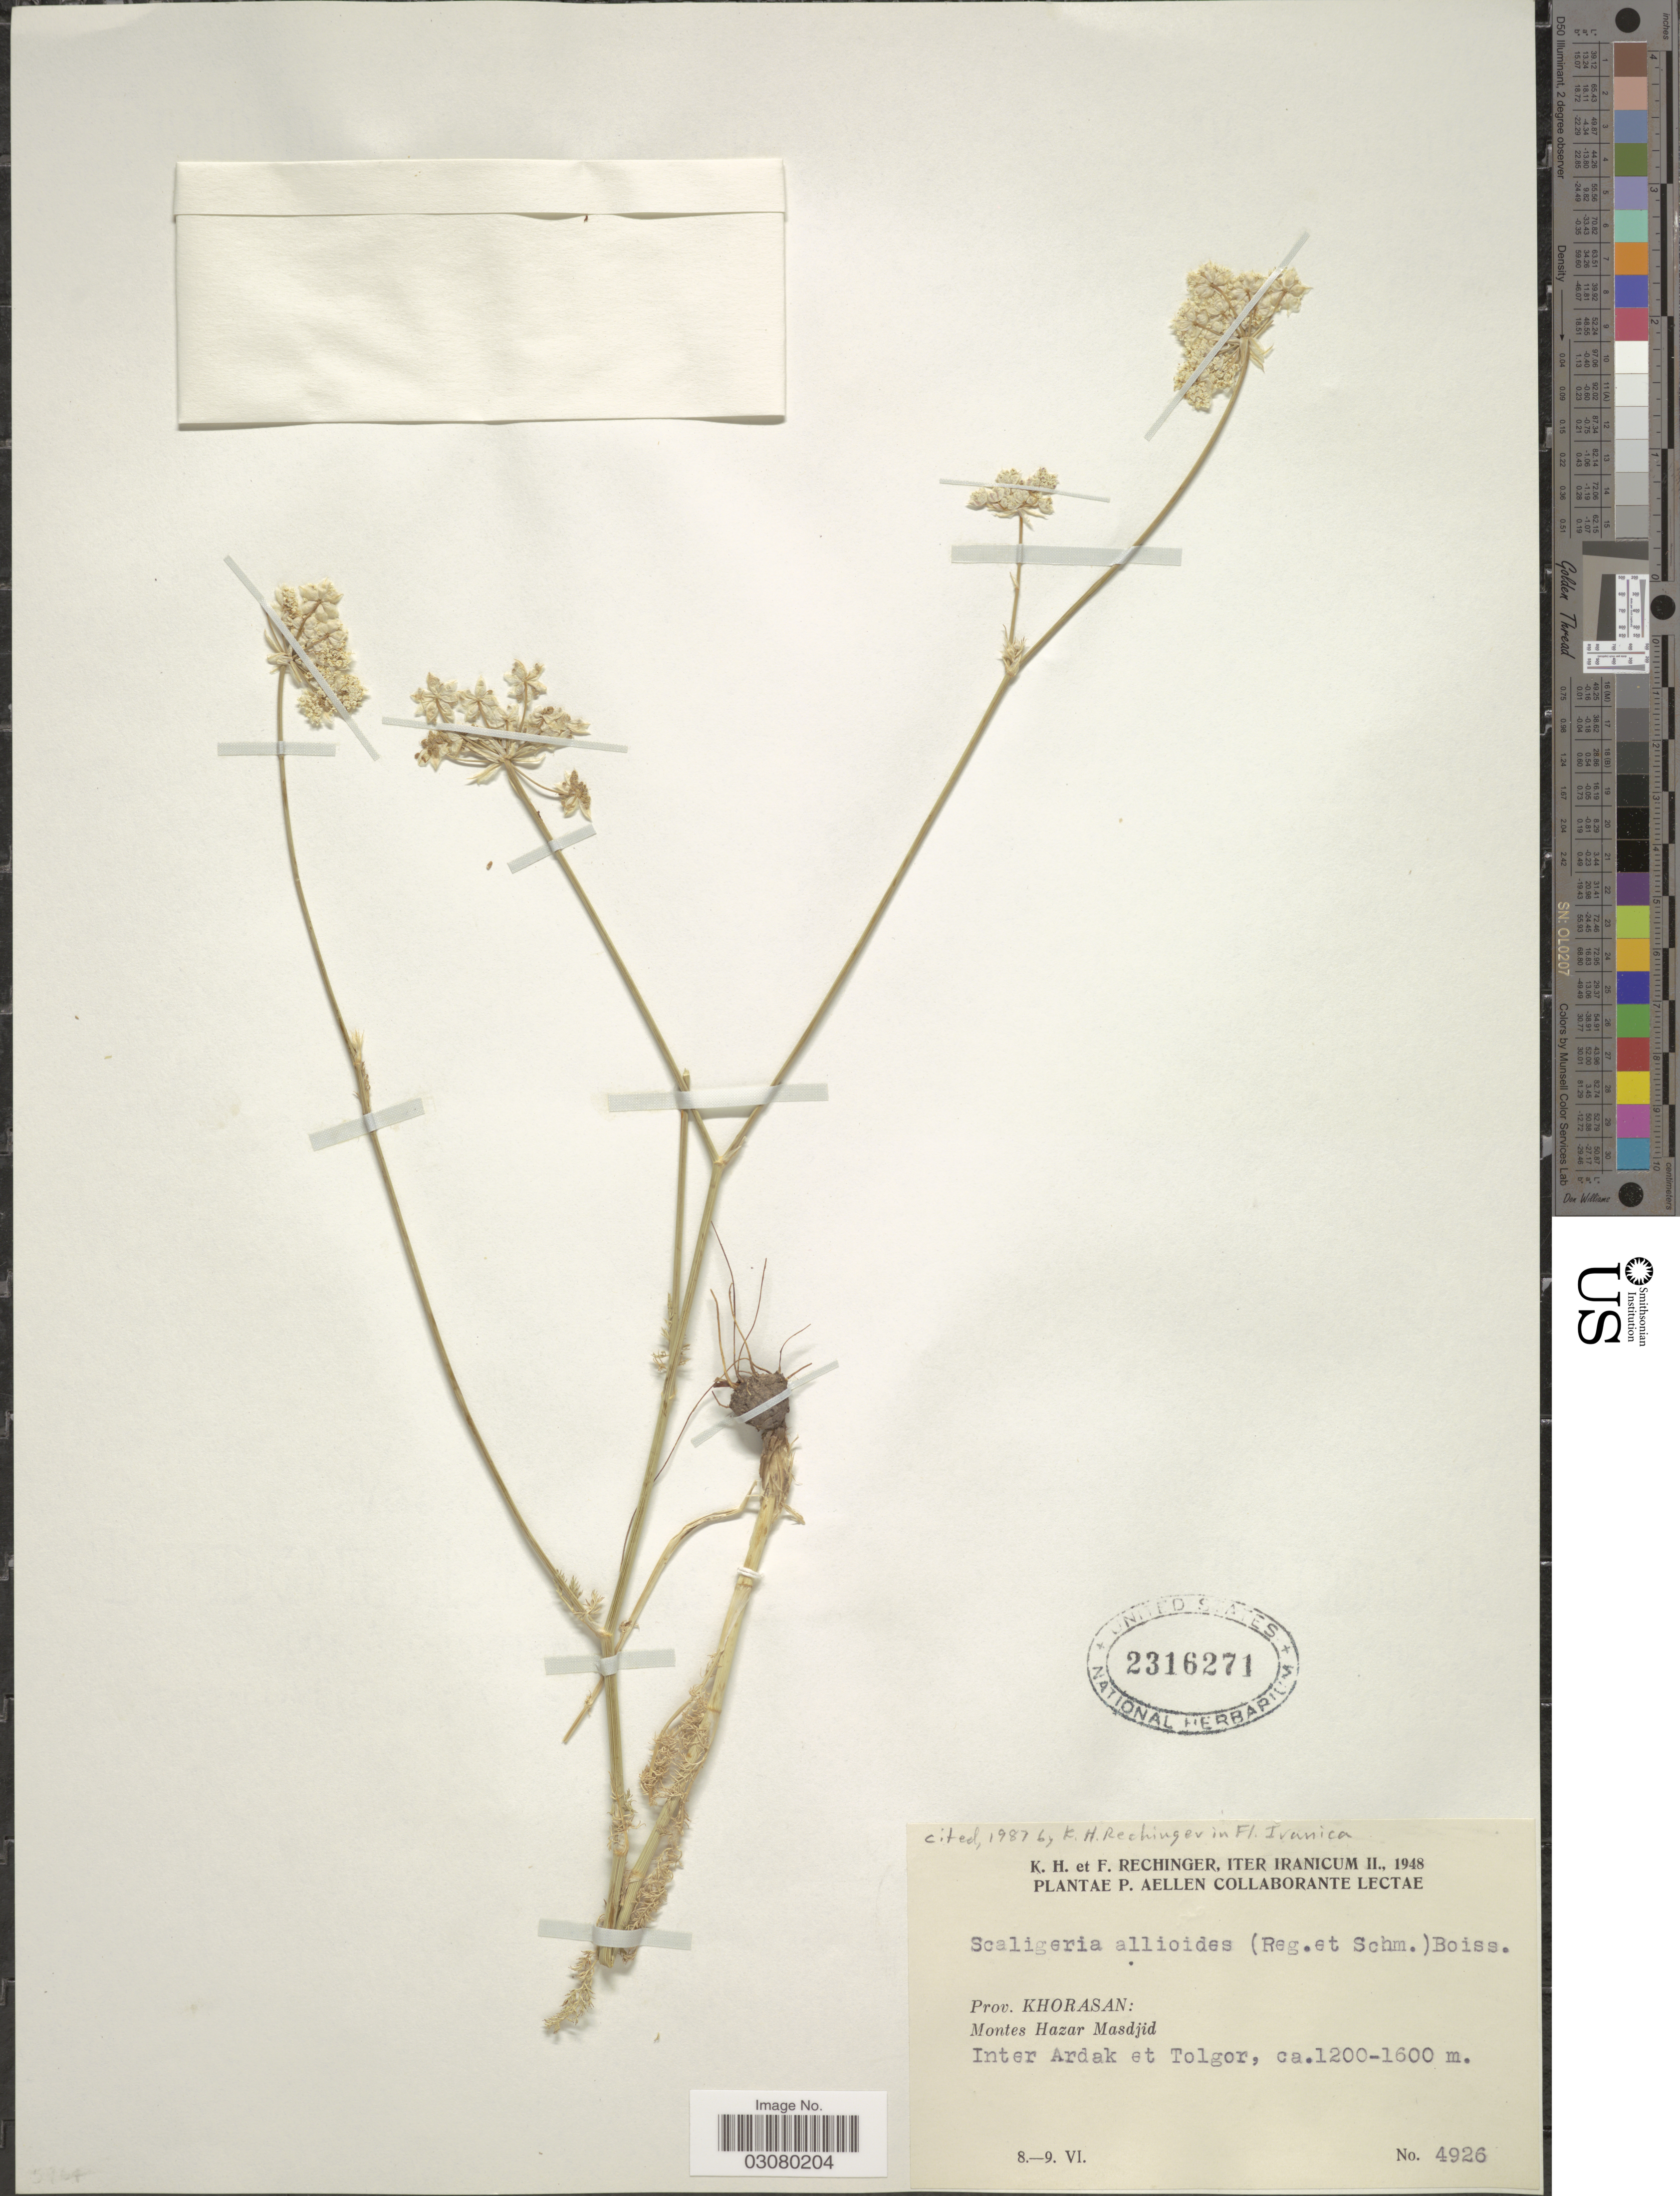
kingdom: Plantae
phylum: Tracheophyta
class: Magnoliopsida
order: Apiales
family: Apiaceae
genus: Scaligeria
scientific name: Scaligeria allioides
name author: Regel & Schmalh.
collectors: K. H. Rechinger, F. Rechinger & P. Aellen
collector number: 4926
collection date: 1948-06-08/1948-06-09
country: Iran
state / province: Khorasan [obsolete]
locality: Montes Hazar Masdjid. Inter Ardak et Tolgor.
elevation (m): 1200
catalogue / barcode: US 2316271